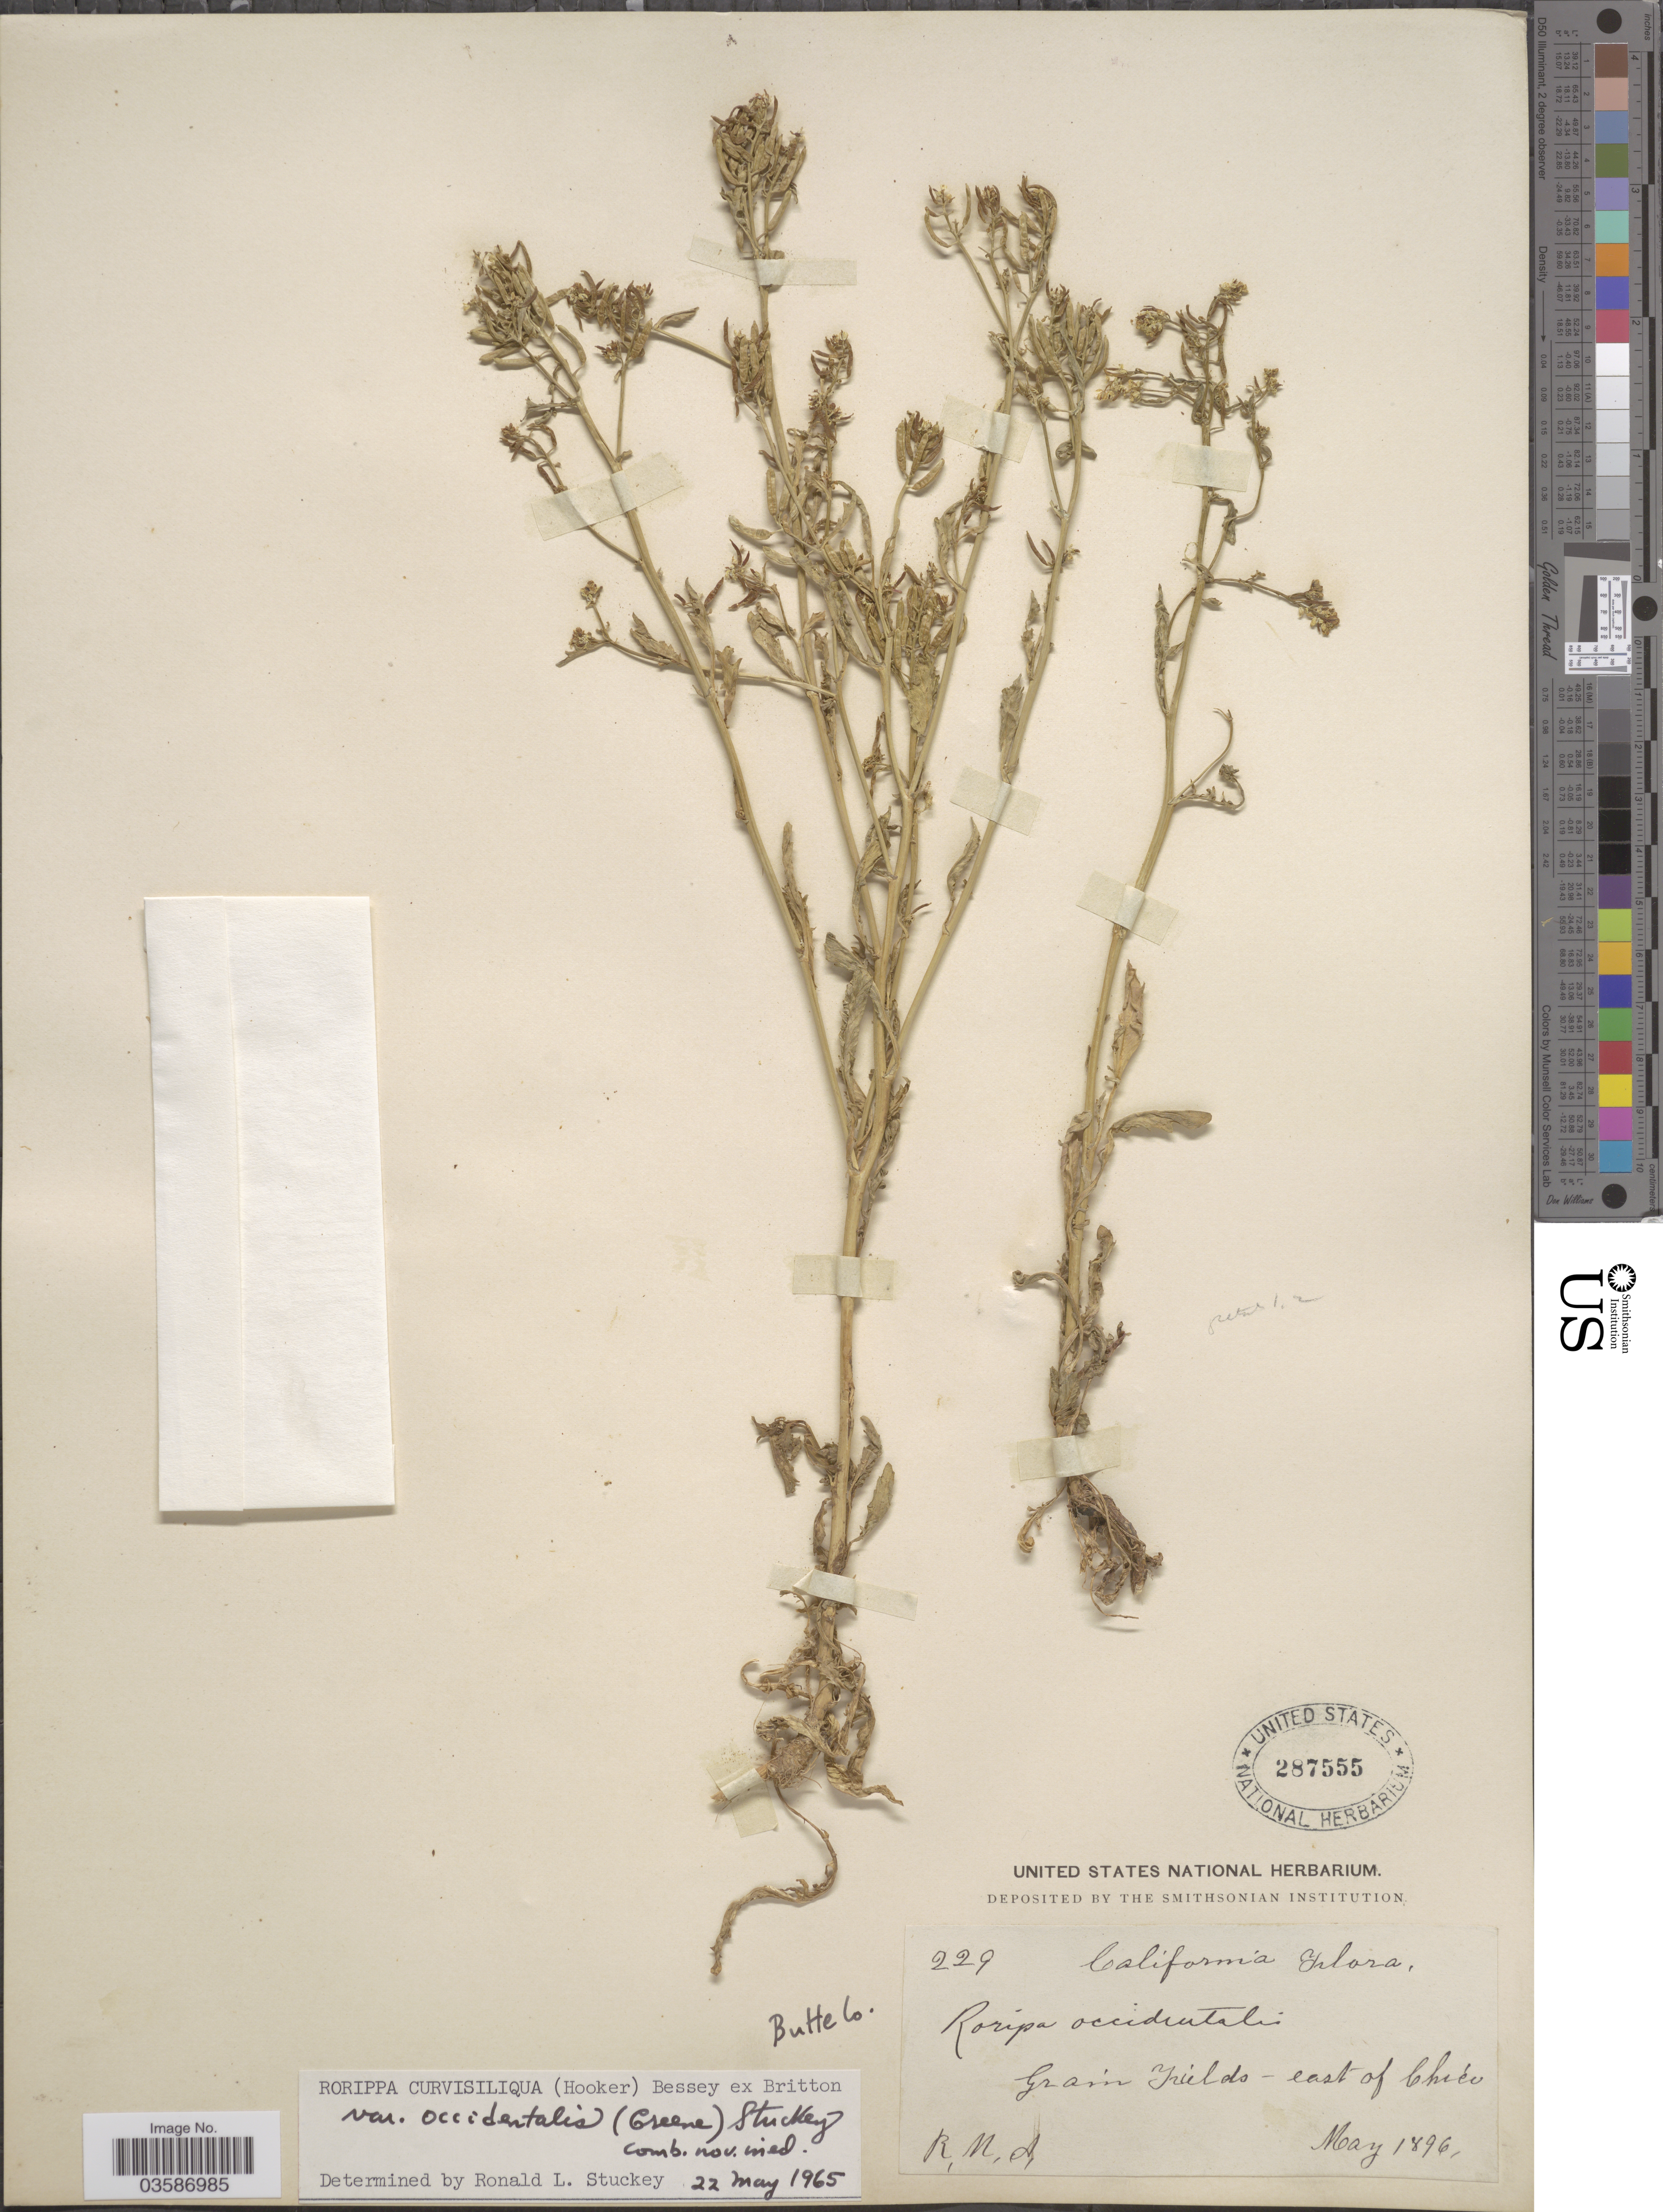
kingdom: Plantae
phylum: Tracheophyta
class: Magnoliopsida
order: Brassicales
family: Brassicaceae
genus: Rorippa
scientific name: Rorippa curvisiliqua var. occidentalis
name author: (Greene) Stuckey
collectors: R. M. A.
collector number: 229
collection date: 1896-05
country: United States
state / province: California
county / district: Butte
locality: Butte Co. Grain Fields - east of Chico.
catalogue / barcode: US 287555